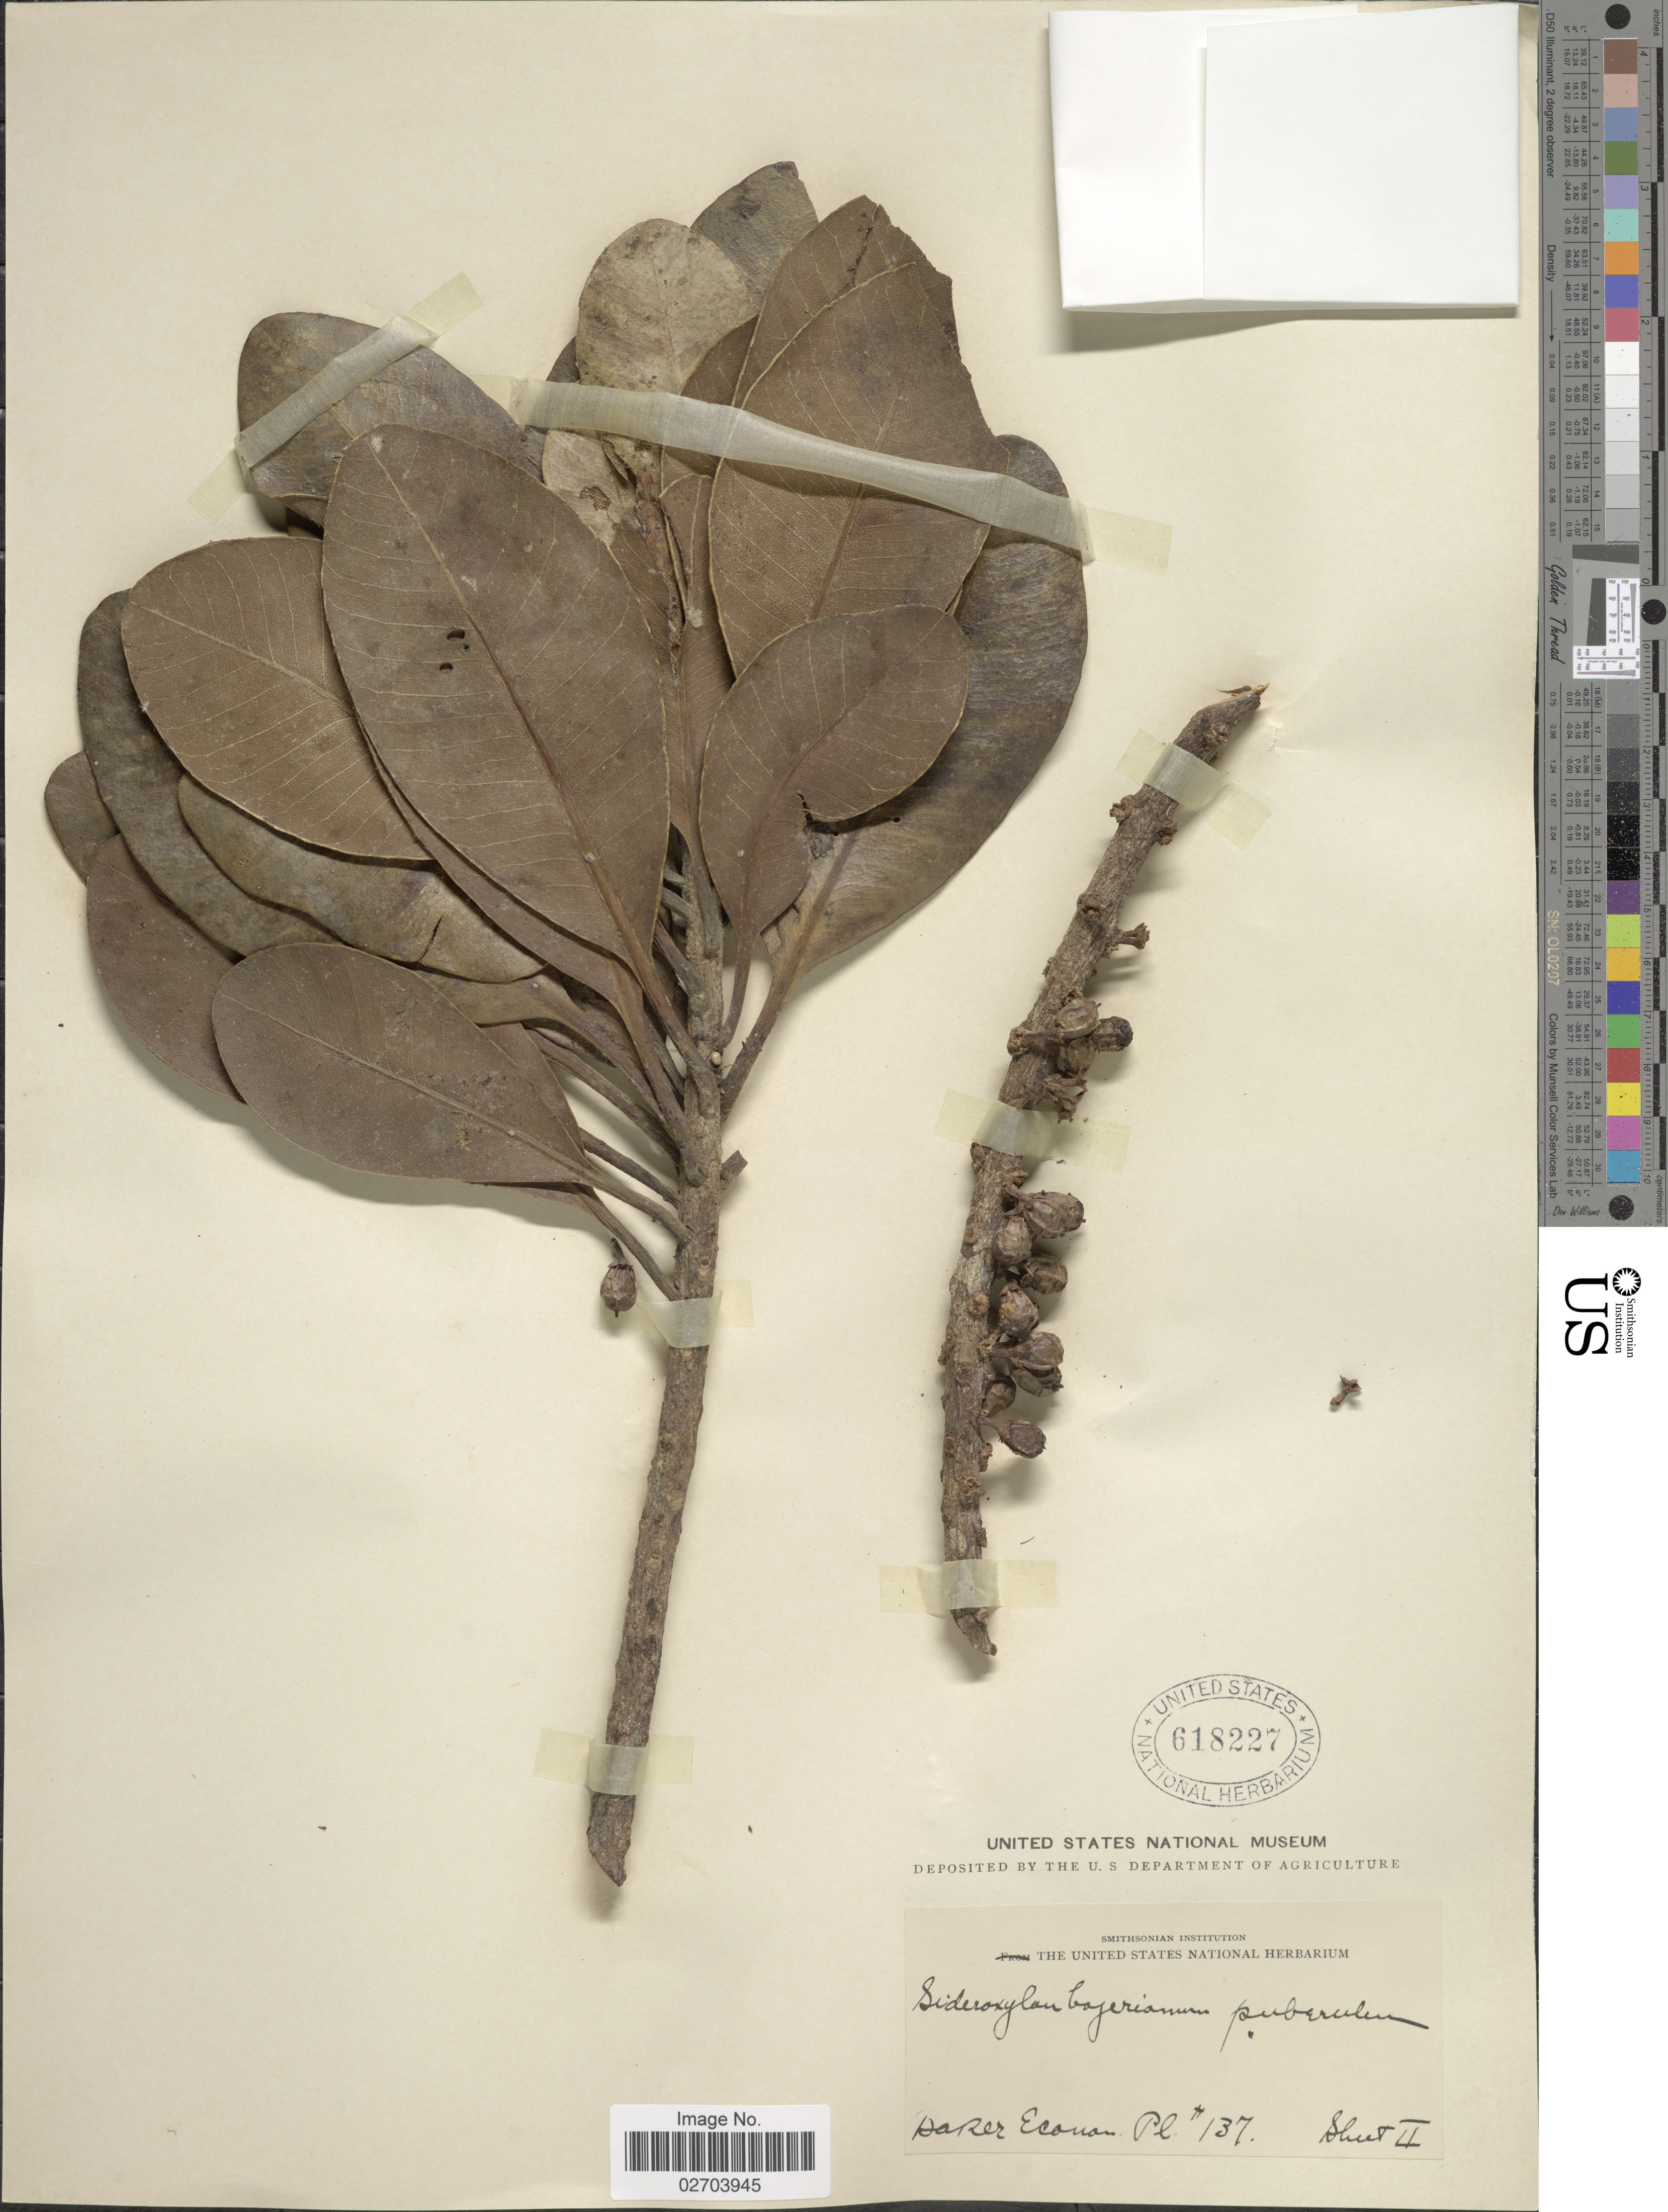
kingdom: Plantae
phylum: Tracheophyta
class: Magnoliopsida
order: Ericales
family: Sapotaceae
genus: Sideroxylon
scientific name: Sideroxylon bojerianum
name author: A. DC.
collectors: Baker Econom.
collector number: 137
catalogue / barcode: US 618227